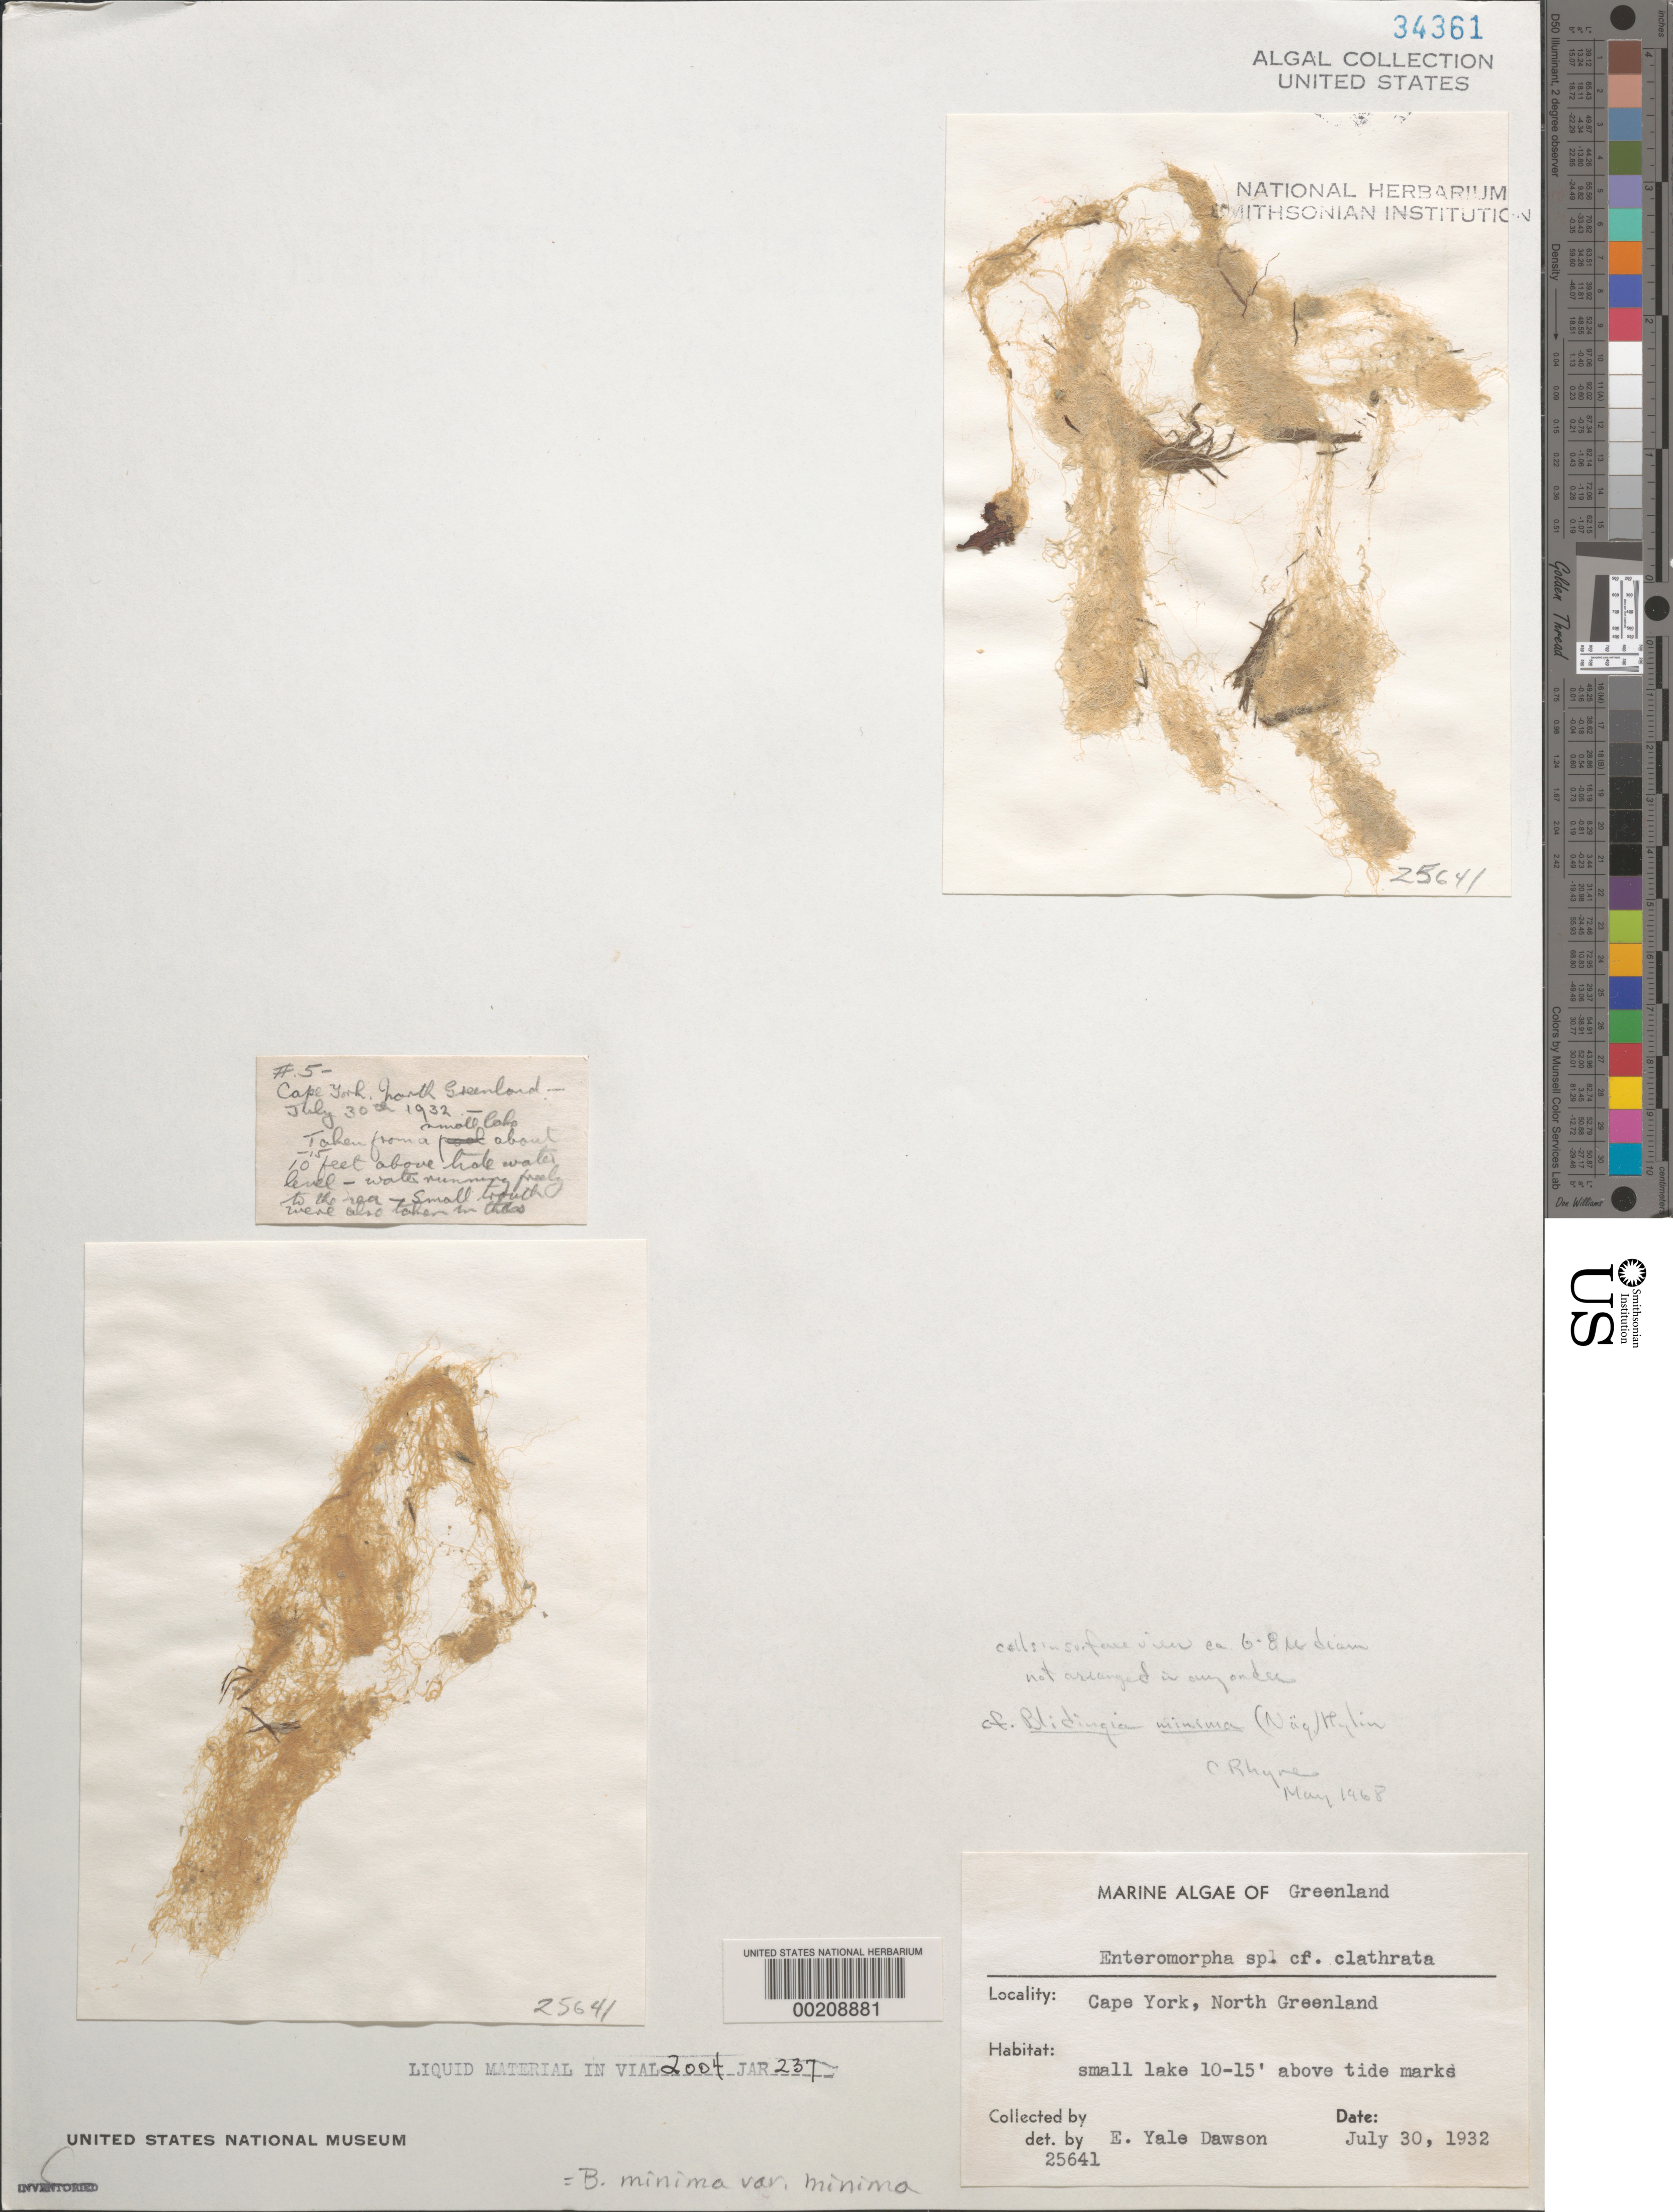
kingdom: Plantae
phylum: Chlorophyta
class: Ulvophyceae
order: Ulvales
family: Kornmanniaceae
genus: Blidingia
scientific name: Blidingia minima var. minima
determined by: Dawson, E. Y.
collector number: EYD 25641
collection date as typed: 30 Jul 1932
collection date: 1932-07-30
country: Greenland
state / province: Nordgronland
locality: Cape York, Hayes Peninsula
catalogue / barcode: US 34361